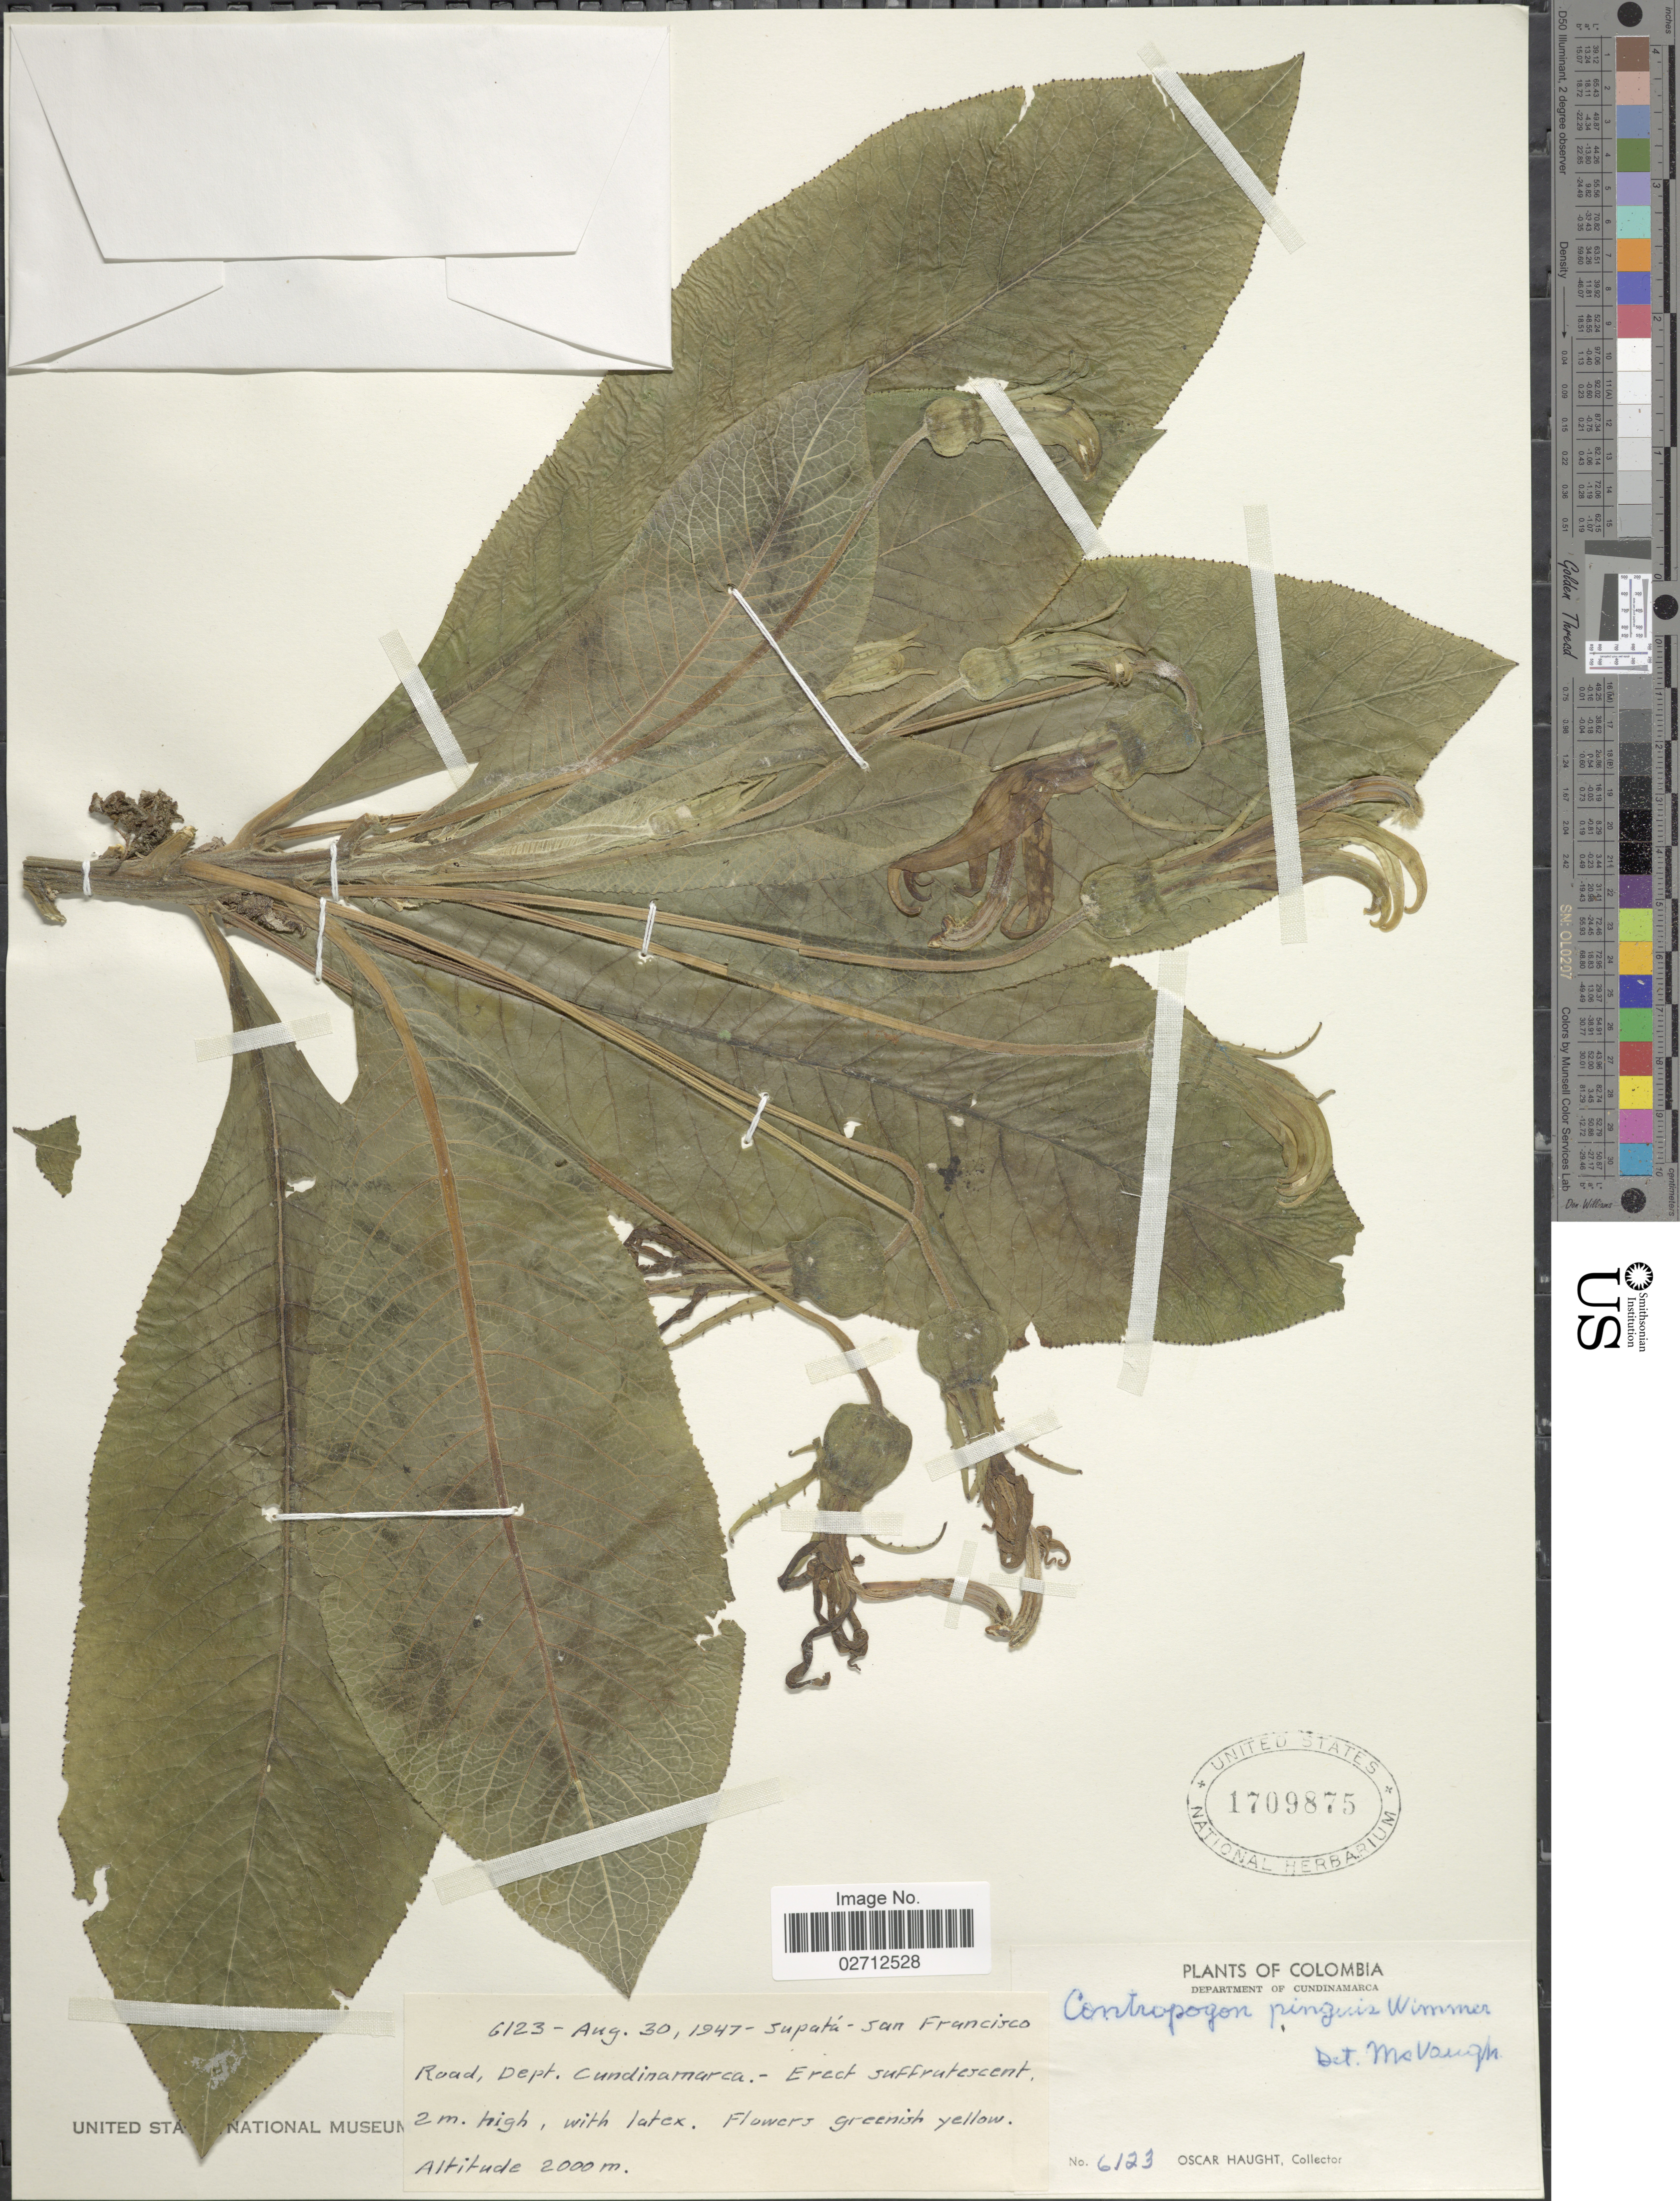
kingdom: Plantae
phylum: Tracheophyta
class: Magnoliopsida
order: Asterales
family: Campanulaceae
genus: Centropogon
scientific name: Centropogon pinguis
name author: E. Wimm.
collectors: O. Haught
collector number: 6123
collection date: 1947-08-30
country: Colombia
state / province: Cundinamarca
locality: Department Cundinamarca, Supatá - San Francisco Road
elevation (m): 2000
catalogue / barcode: US 1709875